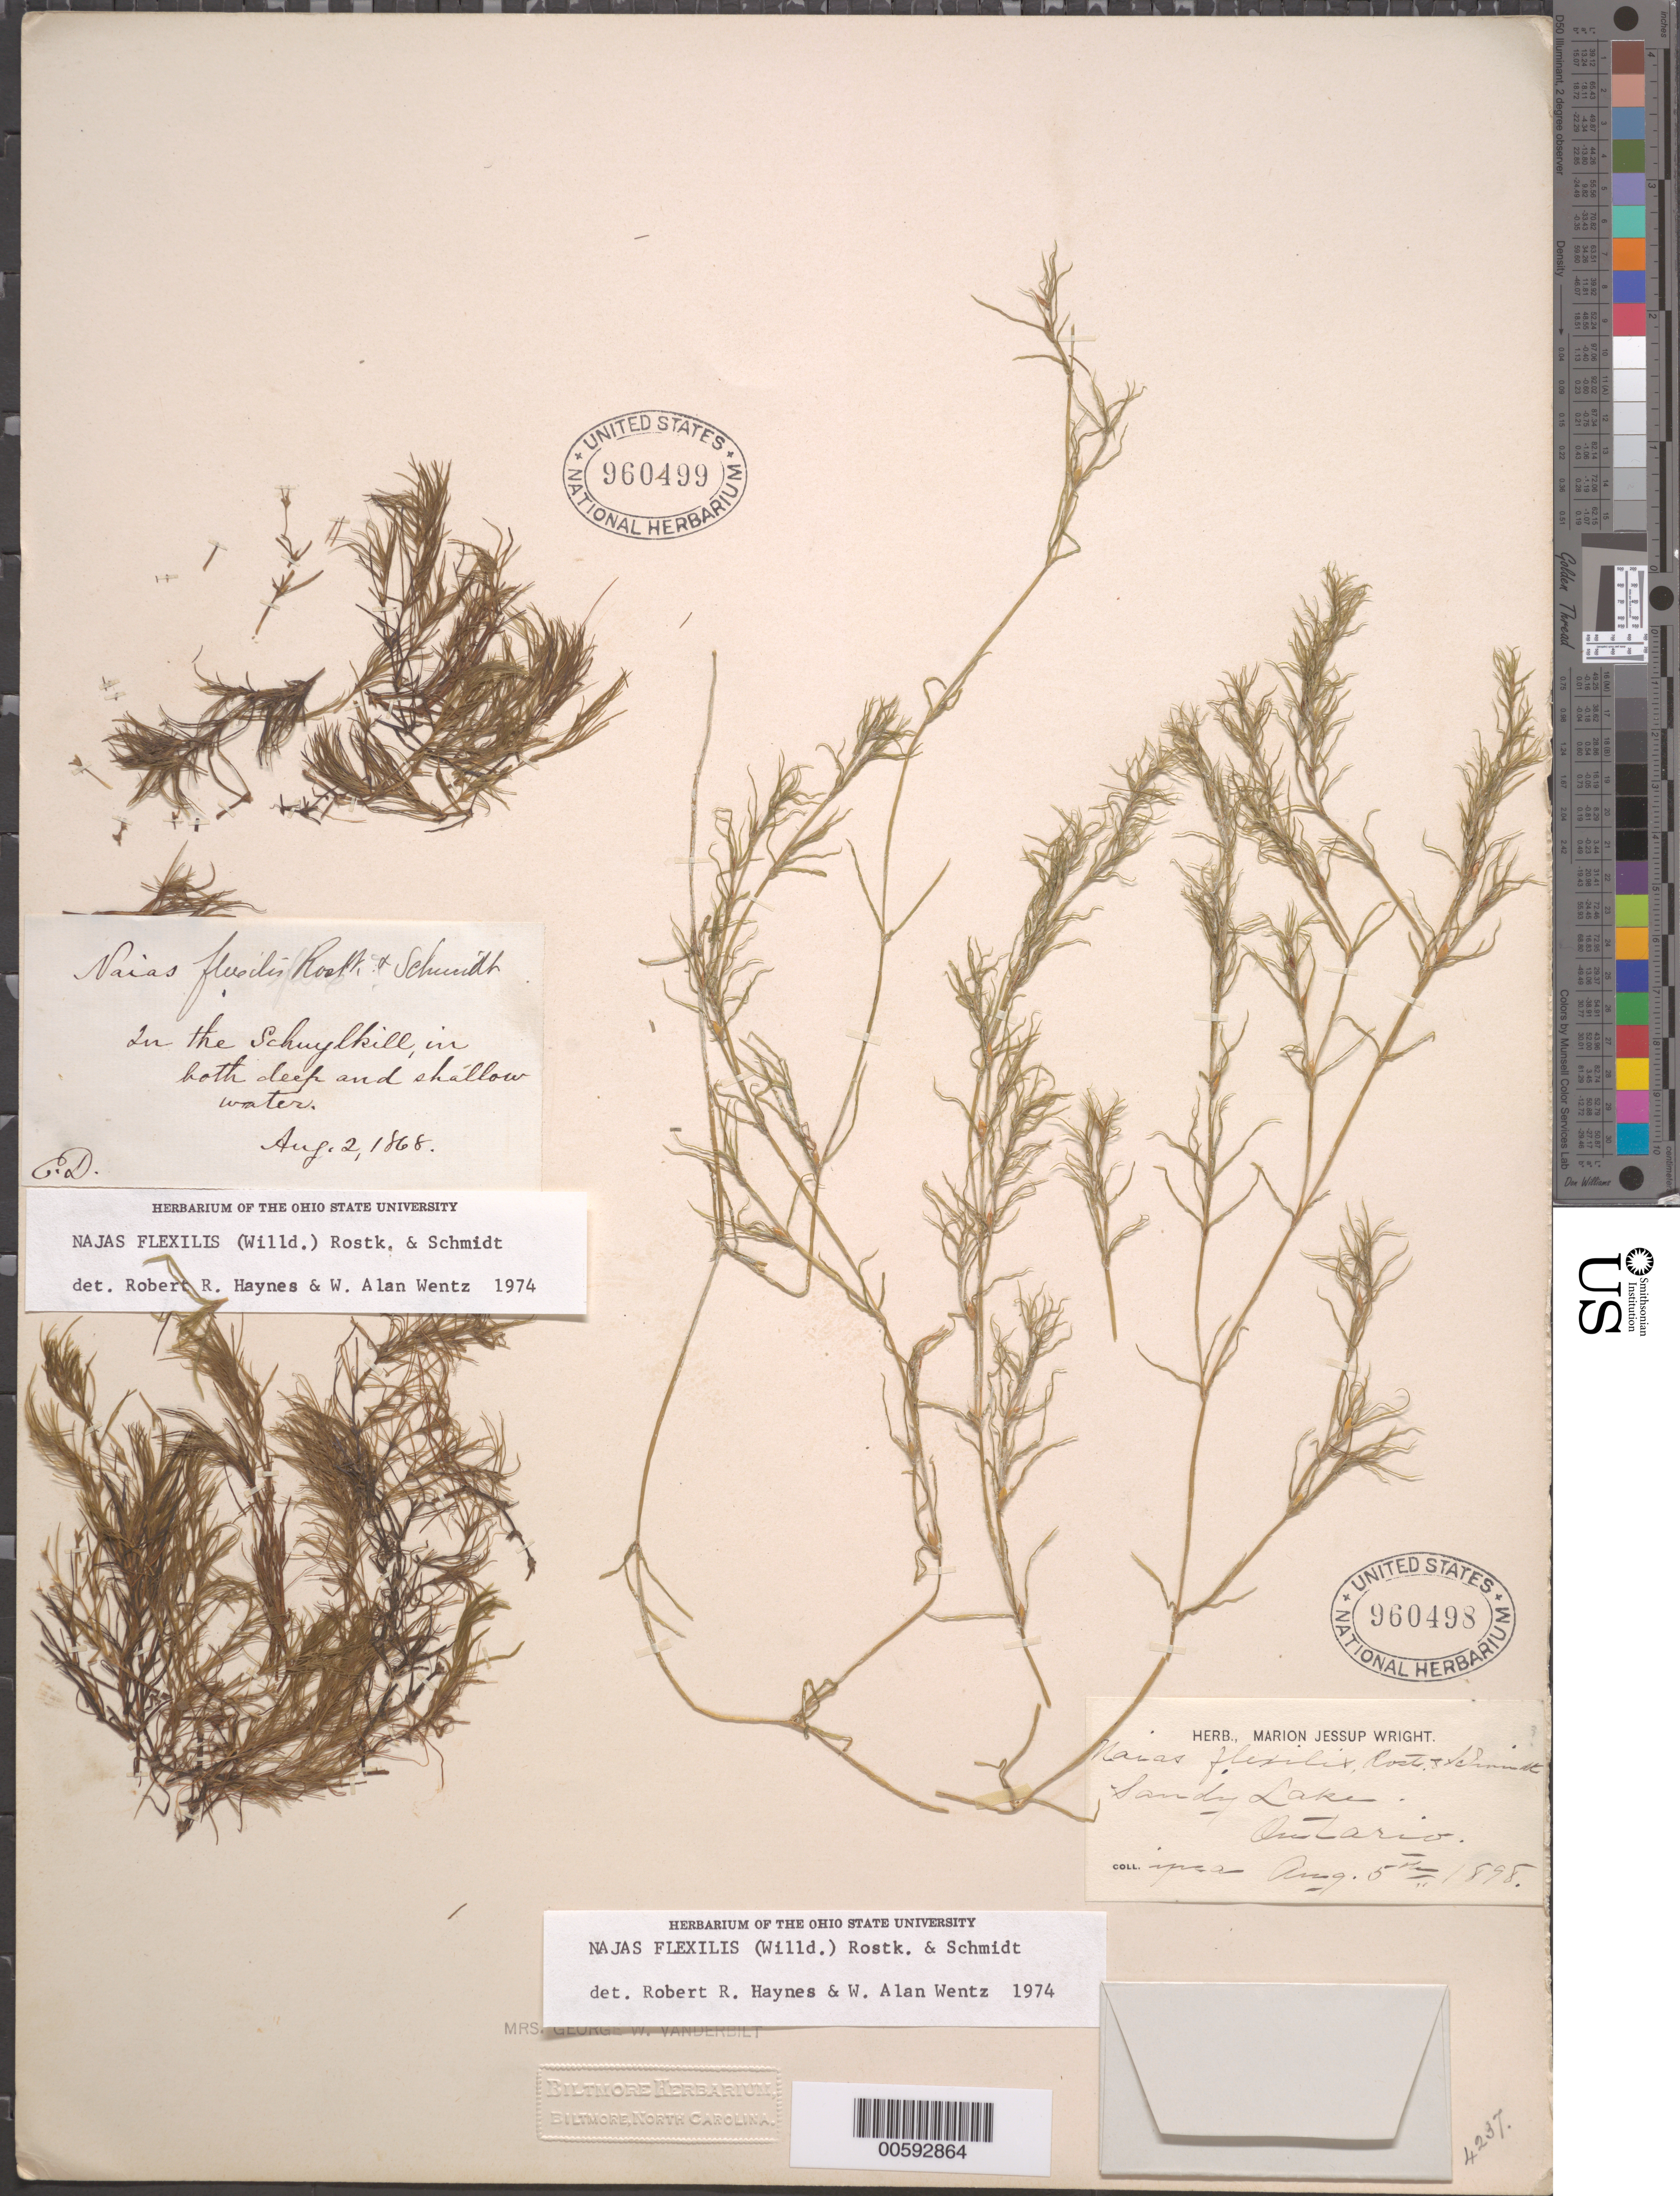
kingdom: Plantae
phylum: Tracheophyta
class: Liliopsida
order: Alismatales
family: Hydrocharitaceae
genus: Najas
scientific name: Najas flexilis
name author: (Willd.) Rostk. & Schmidt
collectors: M. J. Wright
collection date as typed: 05 Aug 1898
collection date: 1898-08-05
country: Canada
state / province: Ontario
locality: Sandy Lake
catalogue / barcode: US 960498